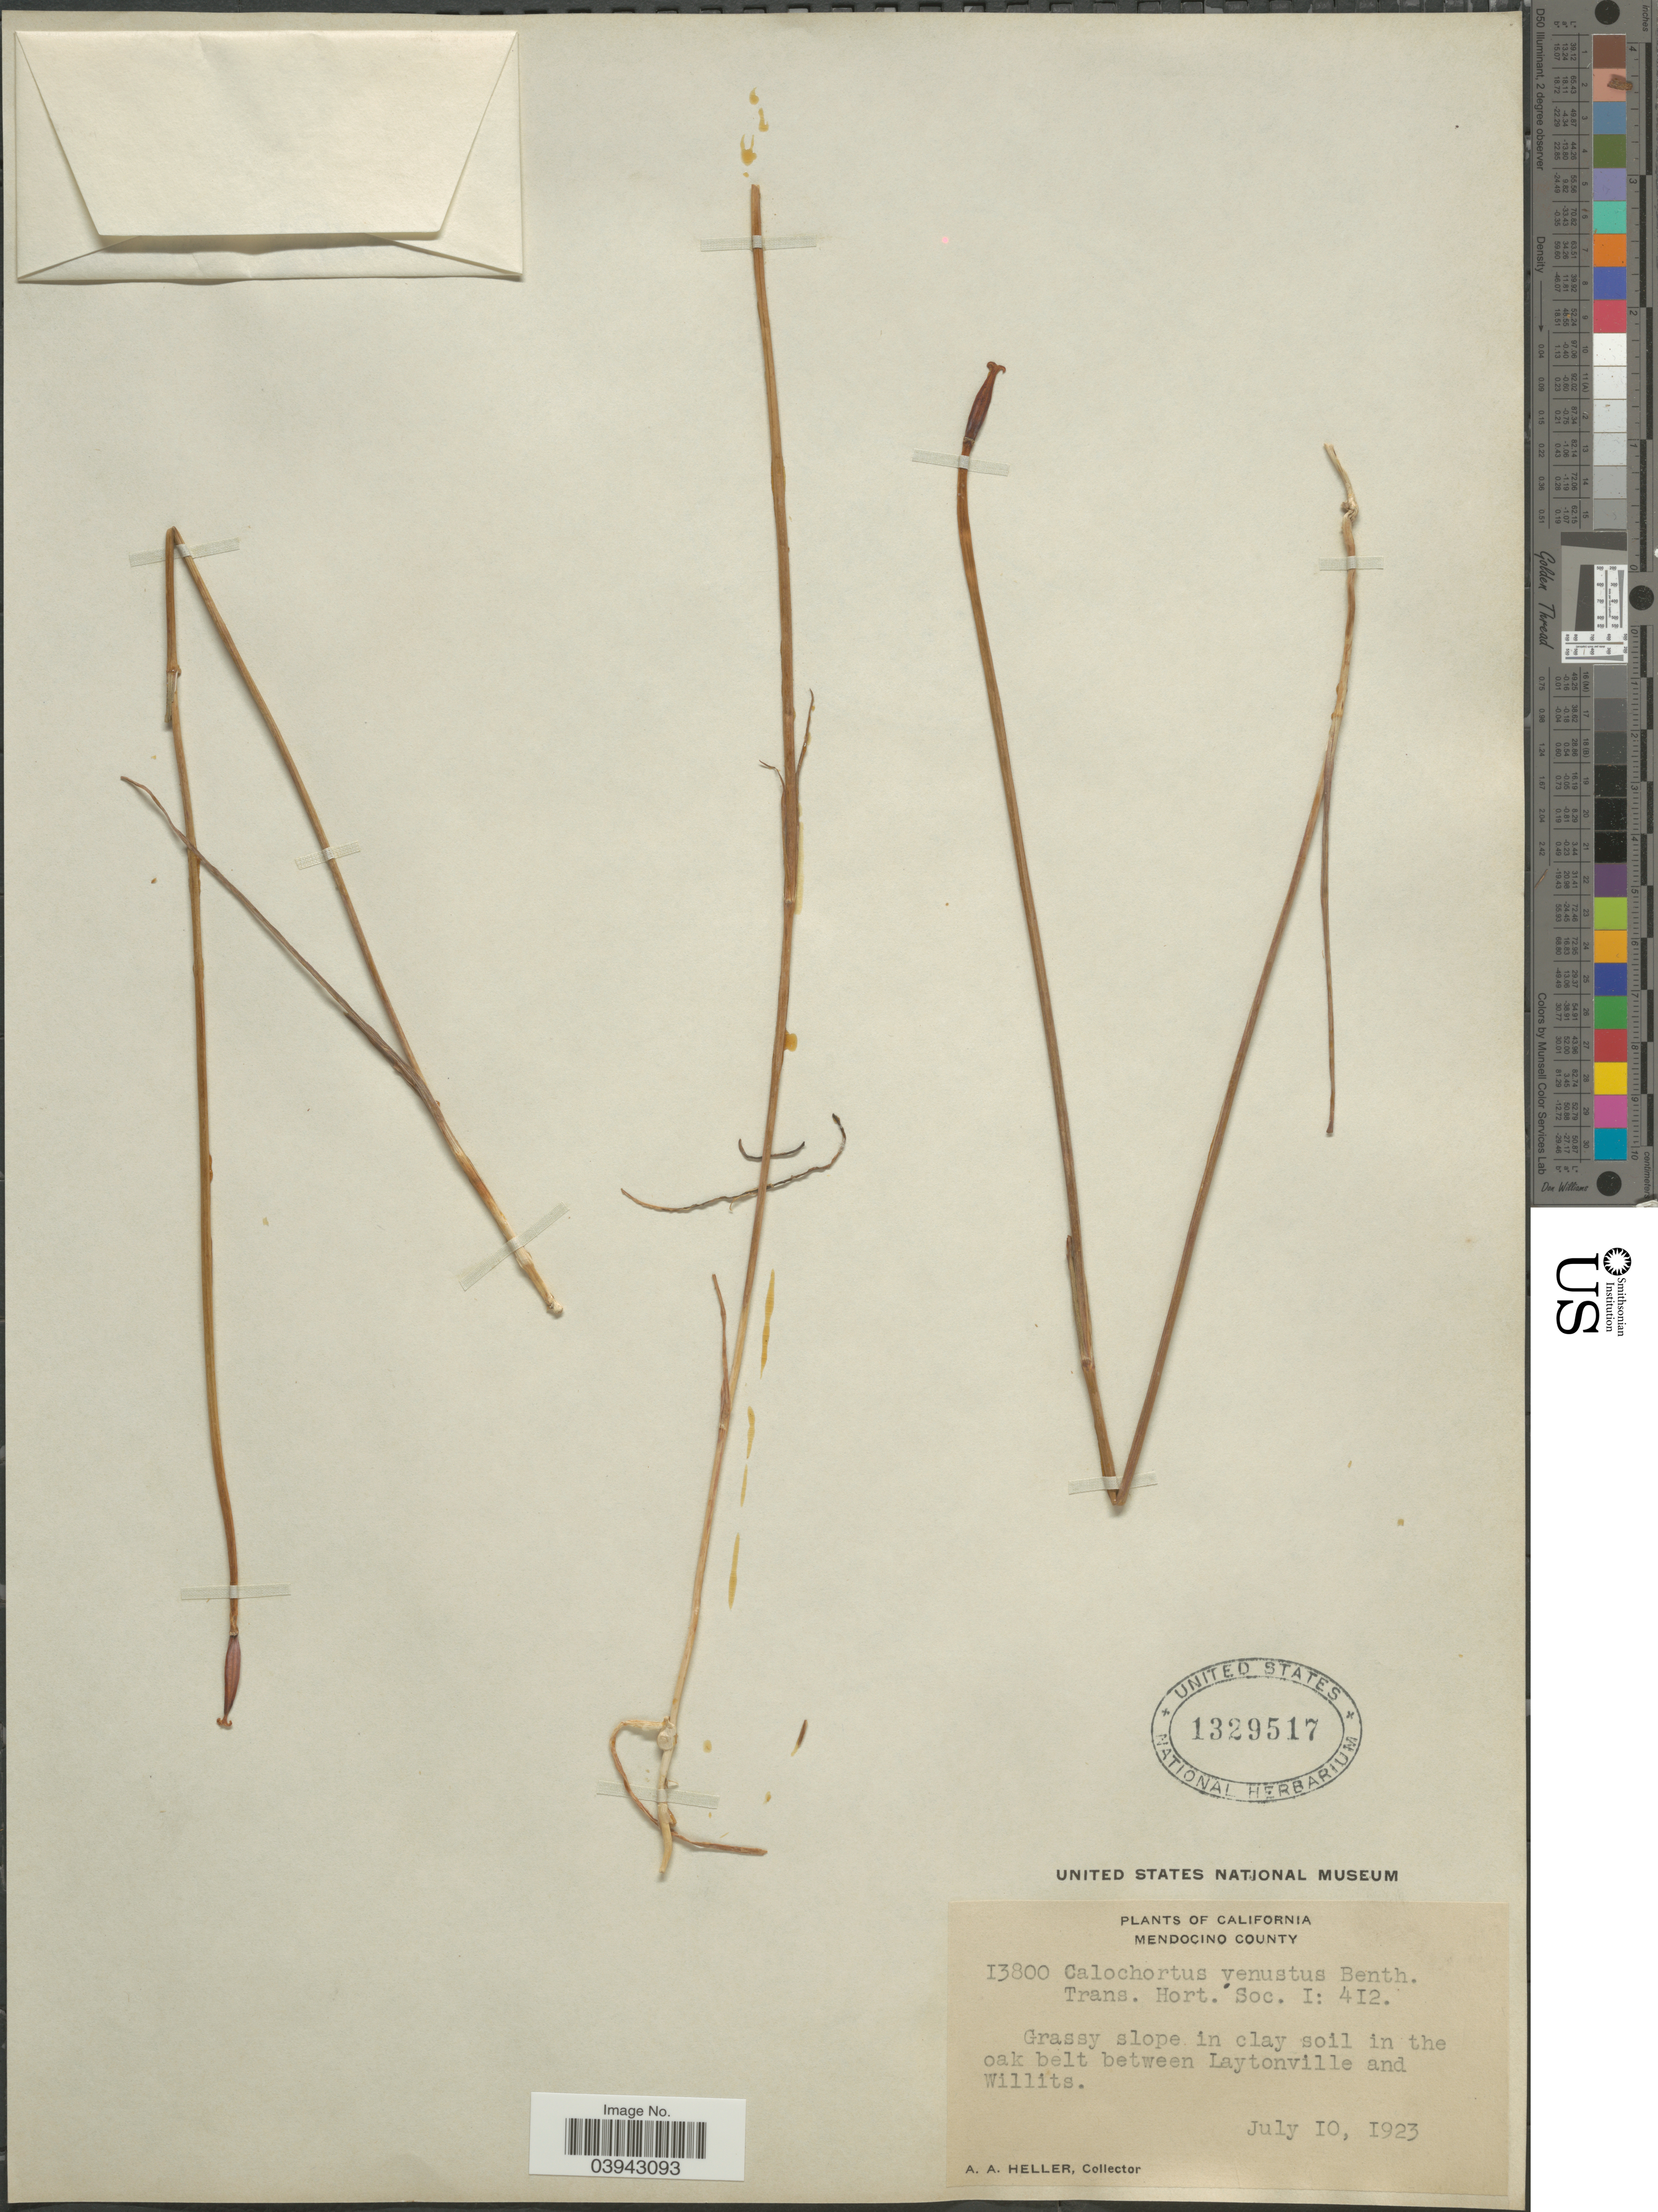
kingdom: Plantae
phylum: Tracheophyta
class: Liliopsida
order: Liliales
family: Liliaceae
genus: Calochortus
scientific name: Calochortus venustus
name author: Douglas ex Benth.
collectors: A. A. Heller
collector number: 13800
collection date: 1923-07-10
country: United States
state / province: California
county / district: Mendocino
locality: Mendocino County. Grassy slope in clay soil in the oak belt between Laytonville and Willits.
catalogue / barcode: US 1329517